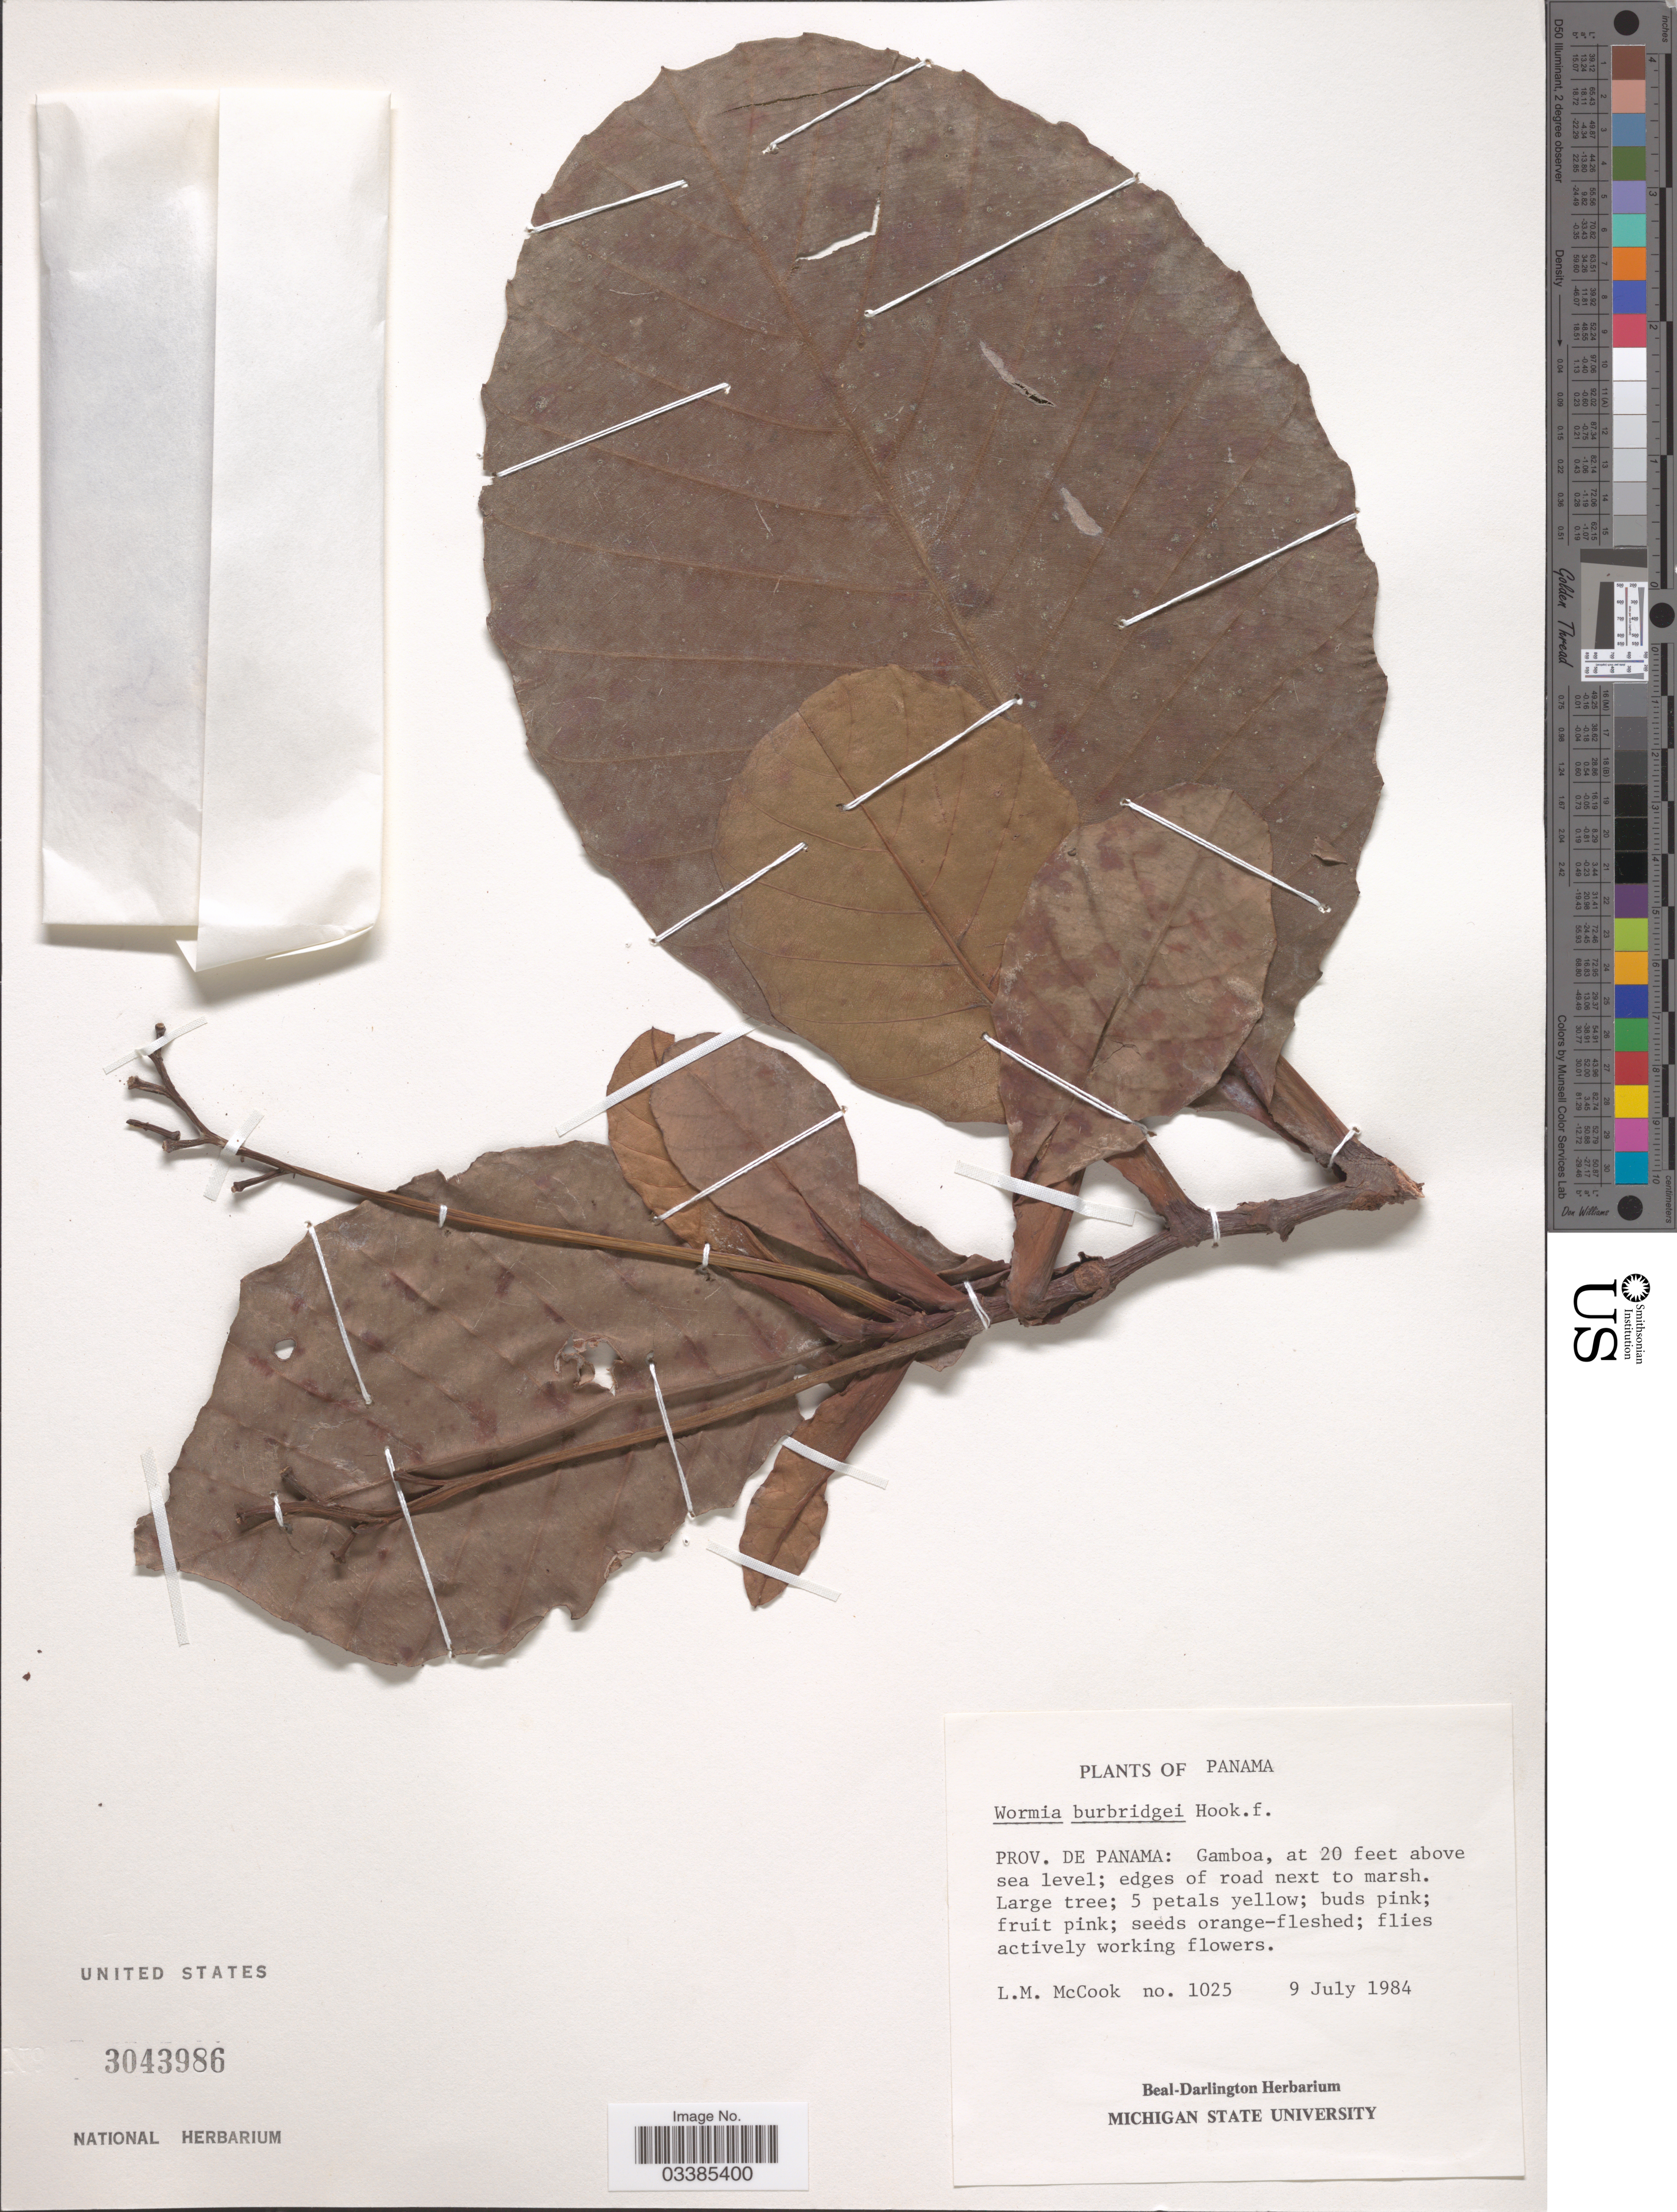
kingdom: Plantae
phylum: Tracheophyta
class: Magnoliopsida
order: Dilleniales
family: Dilleniaceae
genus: Dillenia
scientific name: Dillenia suffruticosa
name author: (Griff. ex Hook. f. & Thomson) Martelli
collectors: L. McCook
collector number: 1025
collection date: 1984-07-09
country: Panama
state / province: Colón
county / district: Canal Zone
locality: Gamboa.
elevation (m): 6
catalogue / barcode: US 3043986